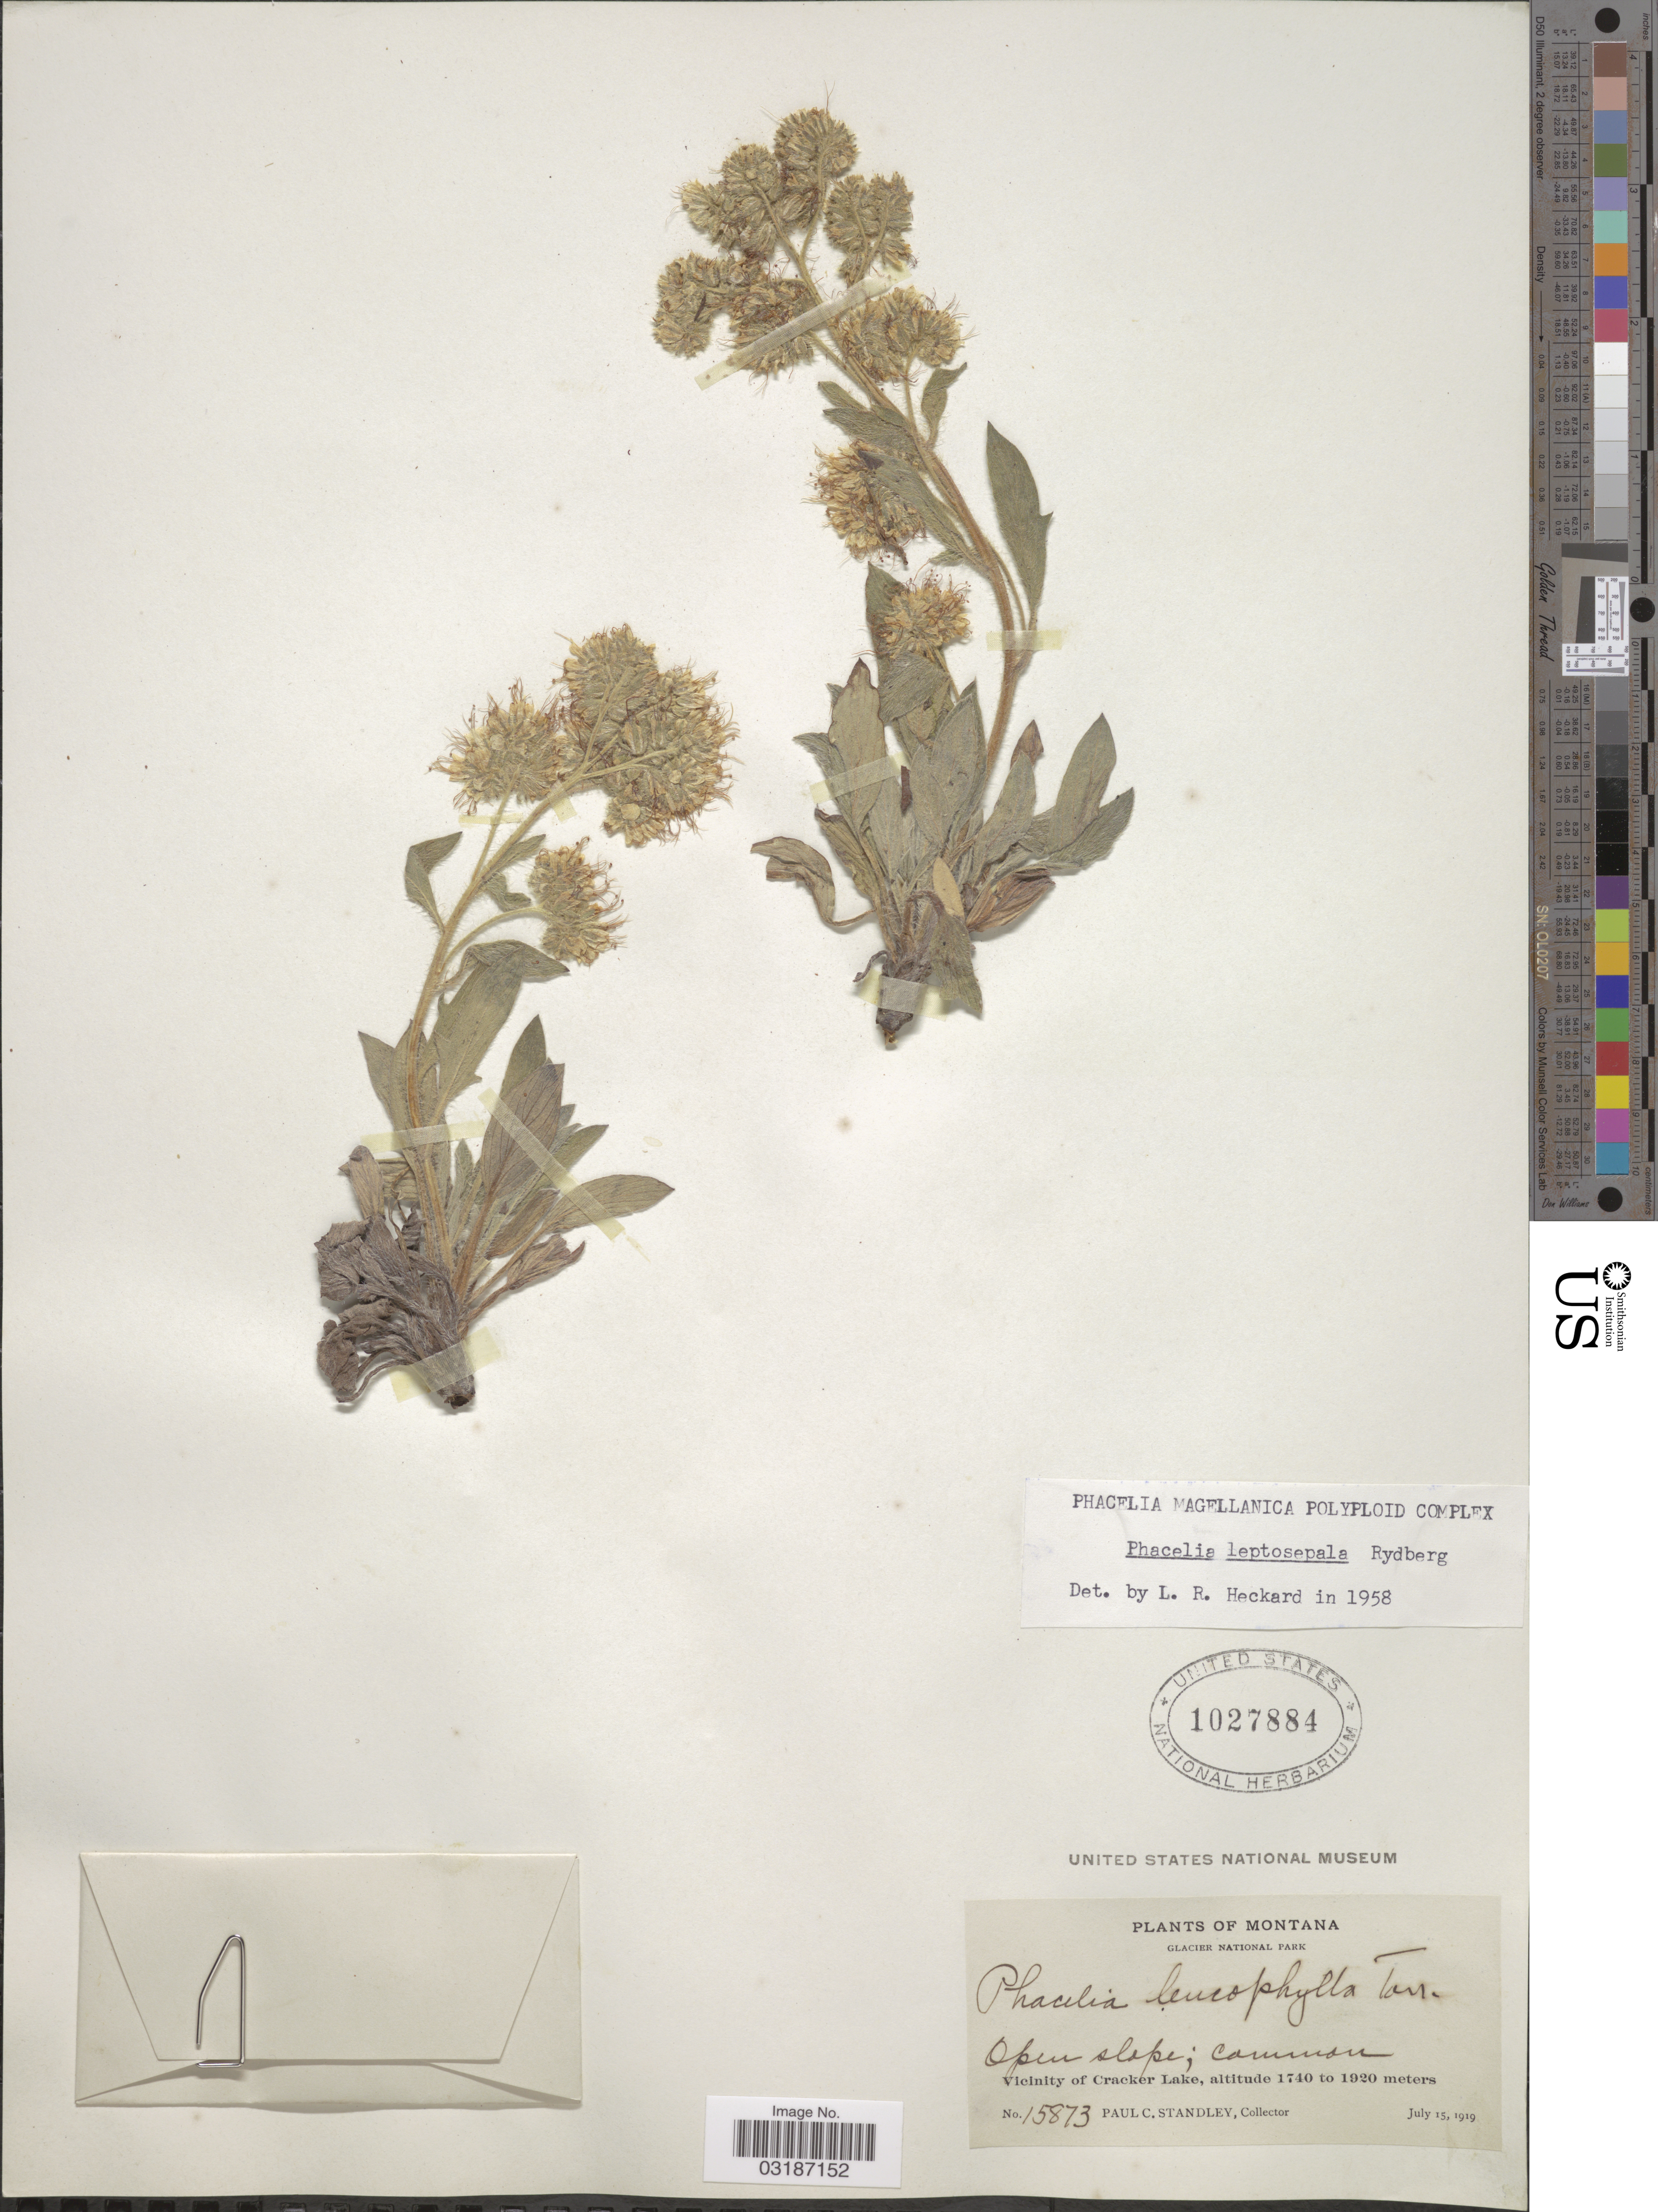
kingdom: Plantae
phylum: Tracheophyta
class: Magnoliopsida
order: Boraginales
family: Hydrophyllaceae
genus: Phacelia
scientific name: Phacelia leptosepala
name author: Rydb.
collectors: P. C. Standley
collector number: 15873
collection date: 1919-07-15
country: United States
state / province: Montana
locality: Glacier National Park. Vicinity of Cracker Lake.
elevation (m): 1740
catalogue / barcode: US 1027884